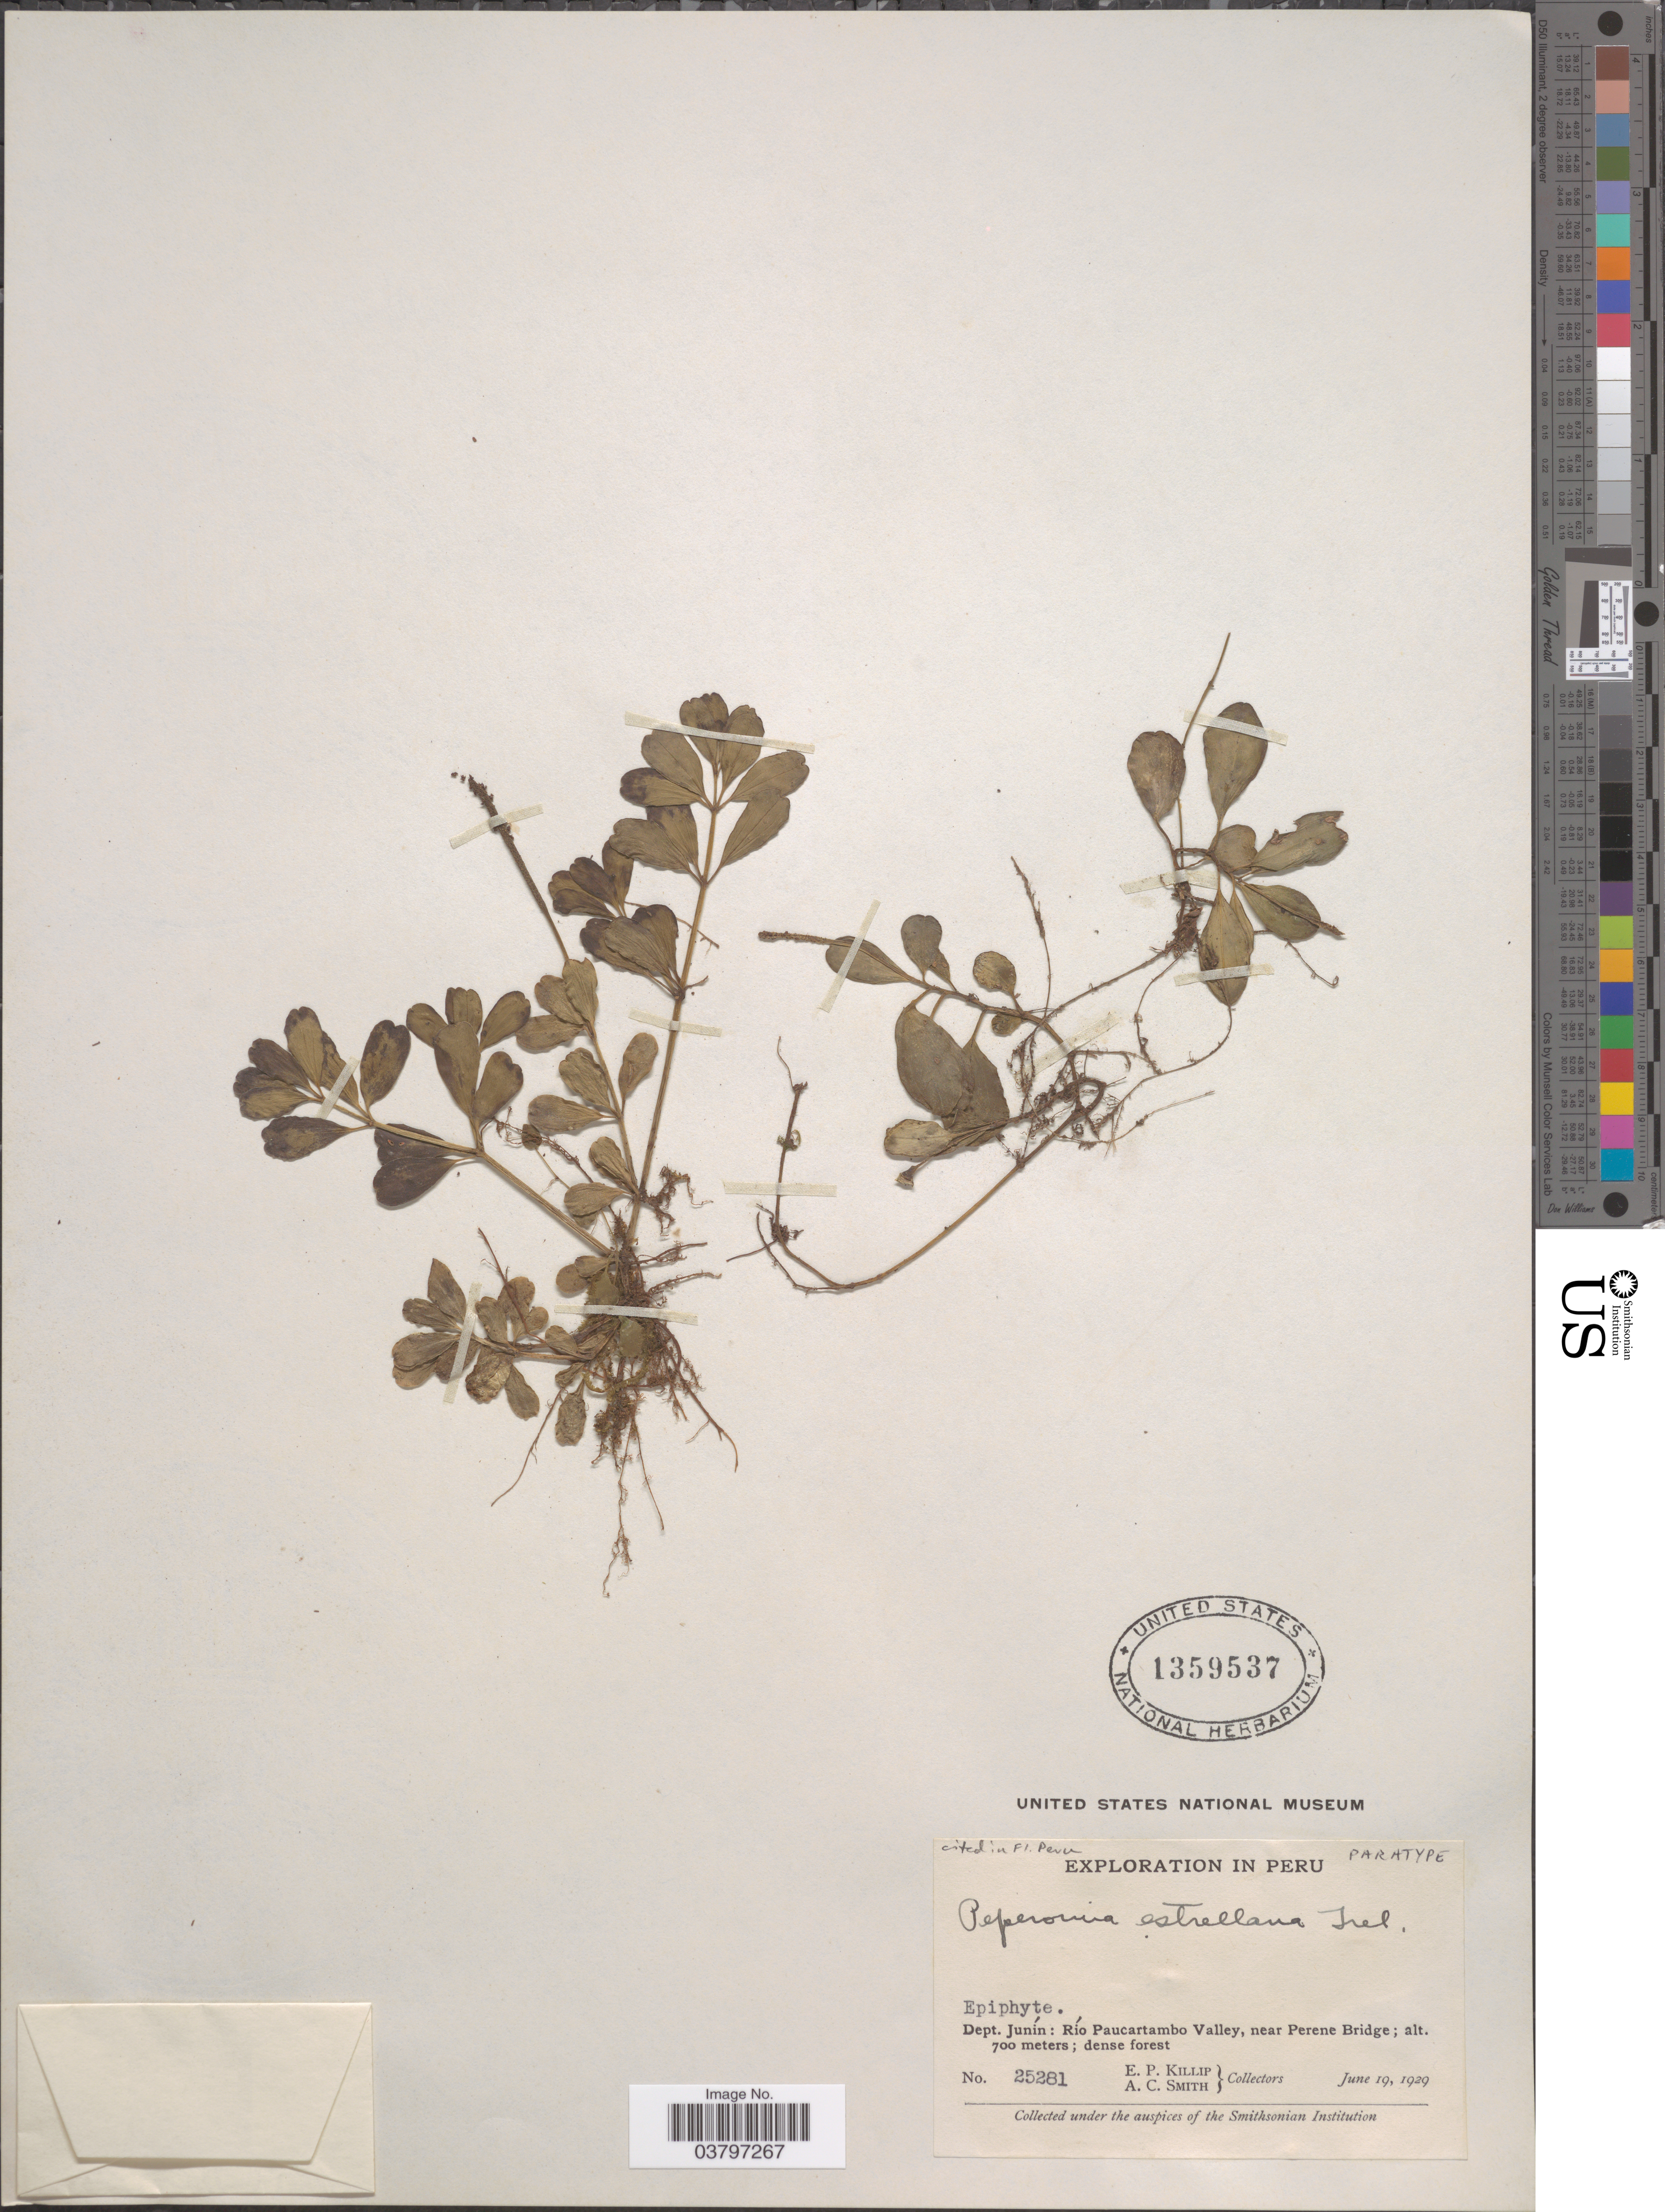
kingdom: Plantae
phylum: Tracheophyta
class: Magnoliopsida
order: Piperales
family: Piperaceae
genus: Peperomia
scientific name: Peperomia estrellana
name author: Trel. in J.F. Macbr.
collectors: E. P. Killip & A. C. Smith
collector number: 25281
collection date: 1929-06-19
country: Peru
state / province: Junín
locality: Dept. Junín: Río Paucartambo Valley, near Perene Bridge.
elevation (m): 700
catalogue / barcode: US 1359537